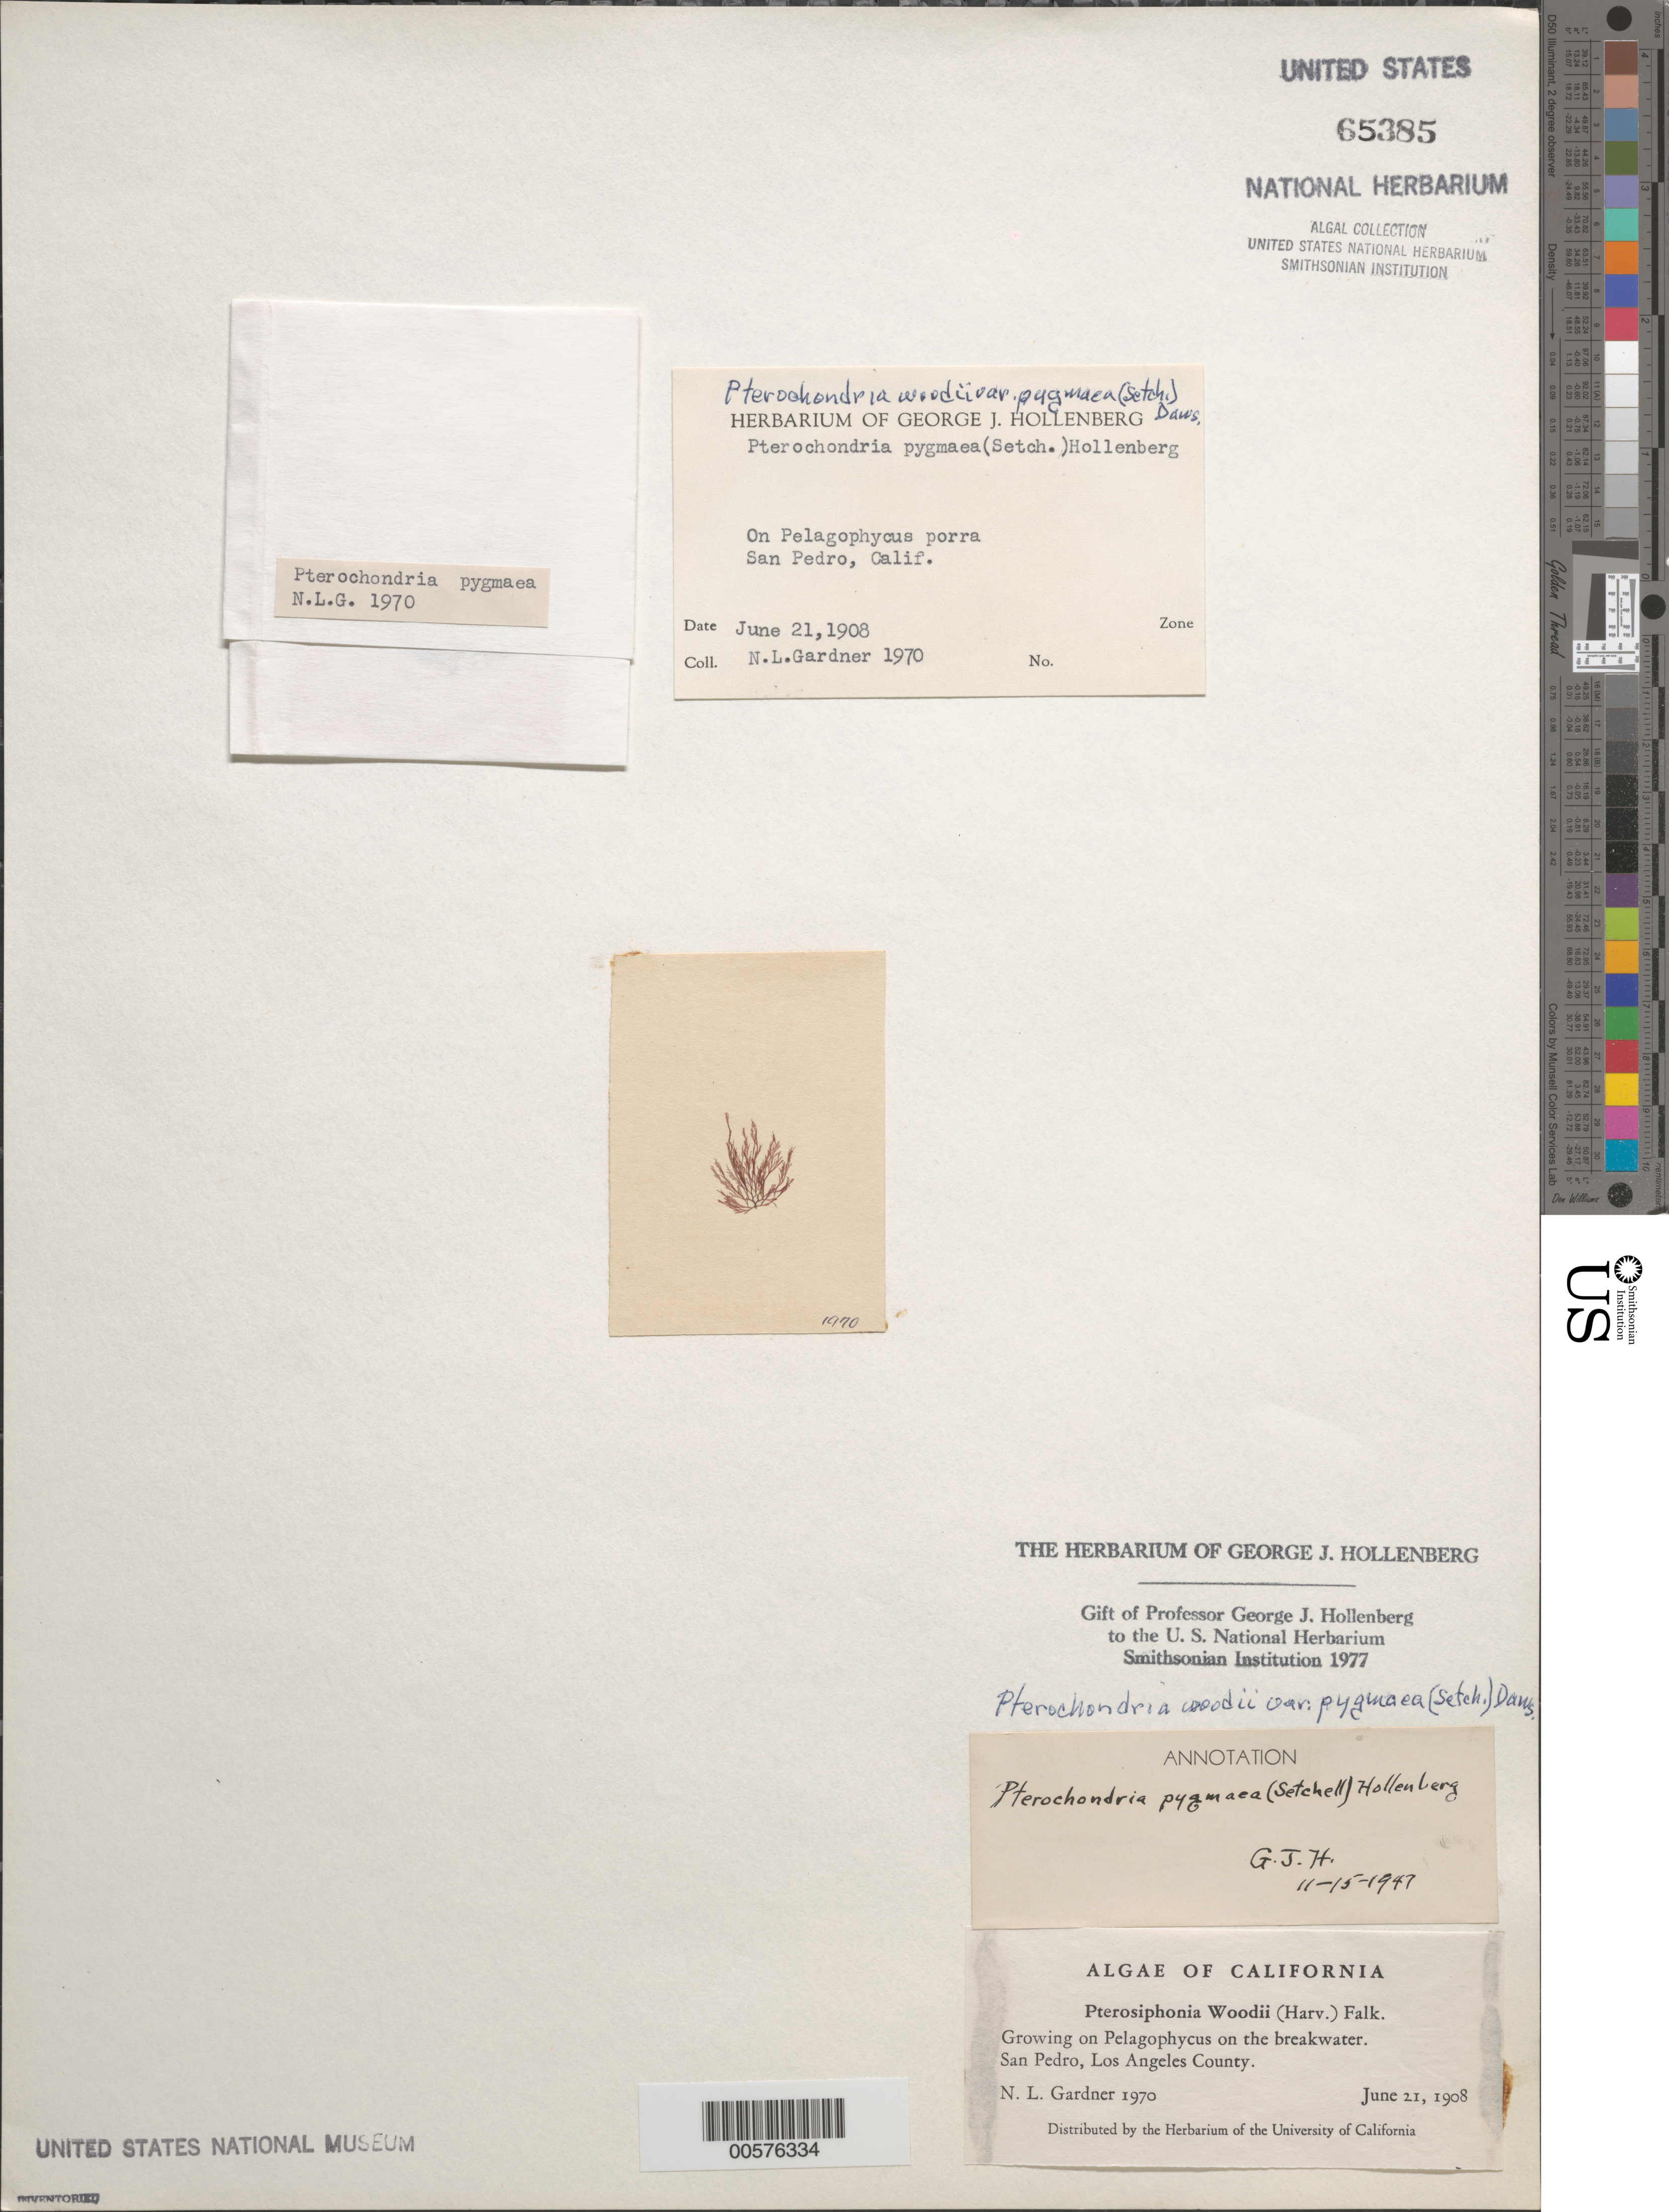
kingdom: Plantae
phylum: Rhodophyta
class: Florideophyceae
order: Ceramiales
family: Rhodomelaceae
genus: Pterochondria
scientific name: Pterochondria woodii var. pygmaea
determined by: Hollenberg, George J.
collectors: N. Gardner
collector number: NLG 1970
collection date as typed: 21 Jun 1908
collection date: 1908-06-21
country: United States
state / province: California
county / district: Los Angeles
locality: San Pedro breakwater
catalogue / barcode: US 65385